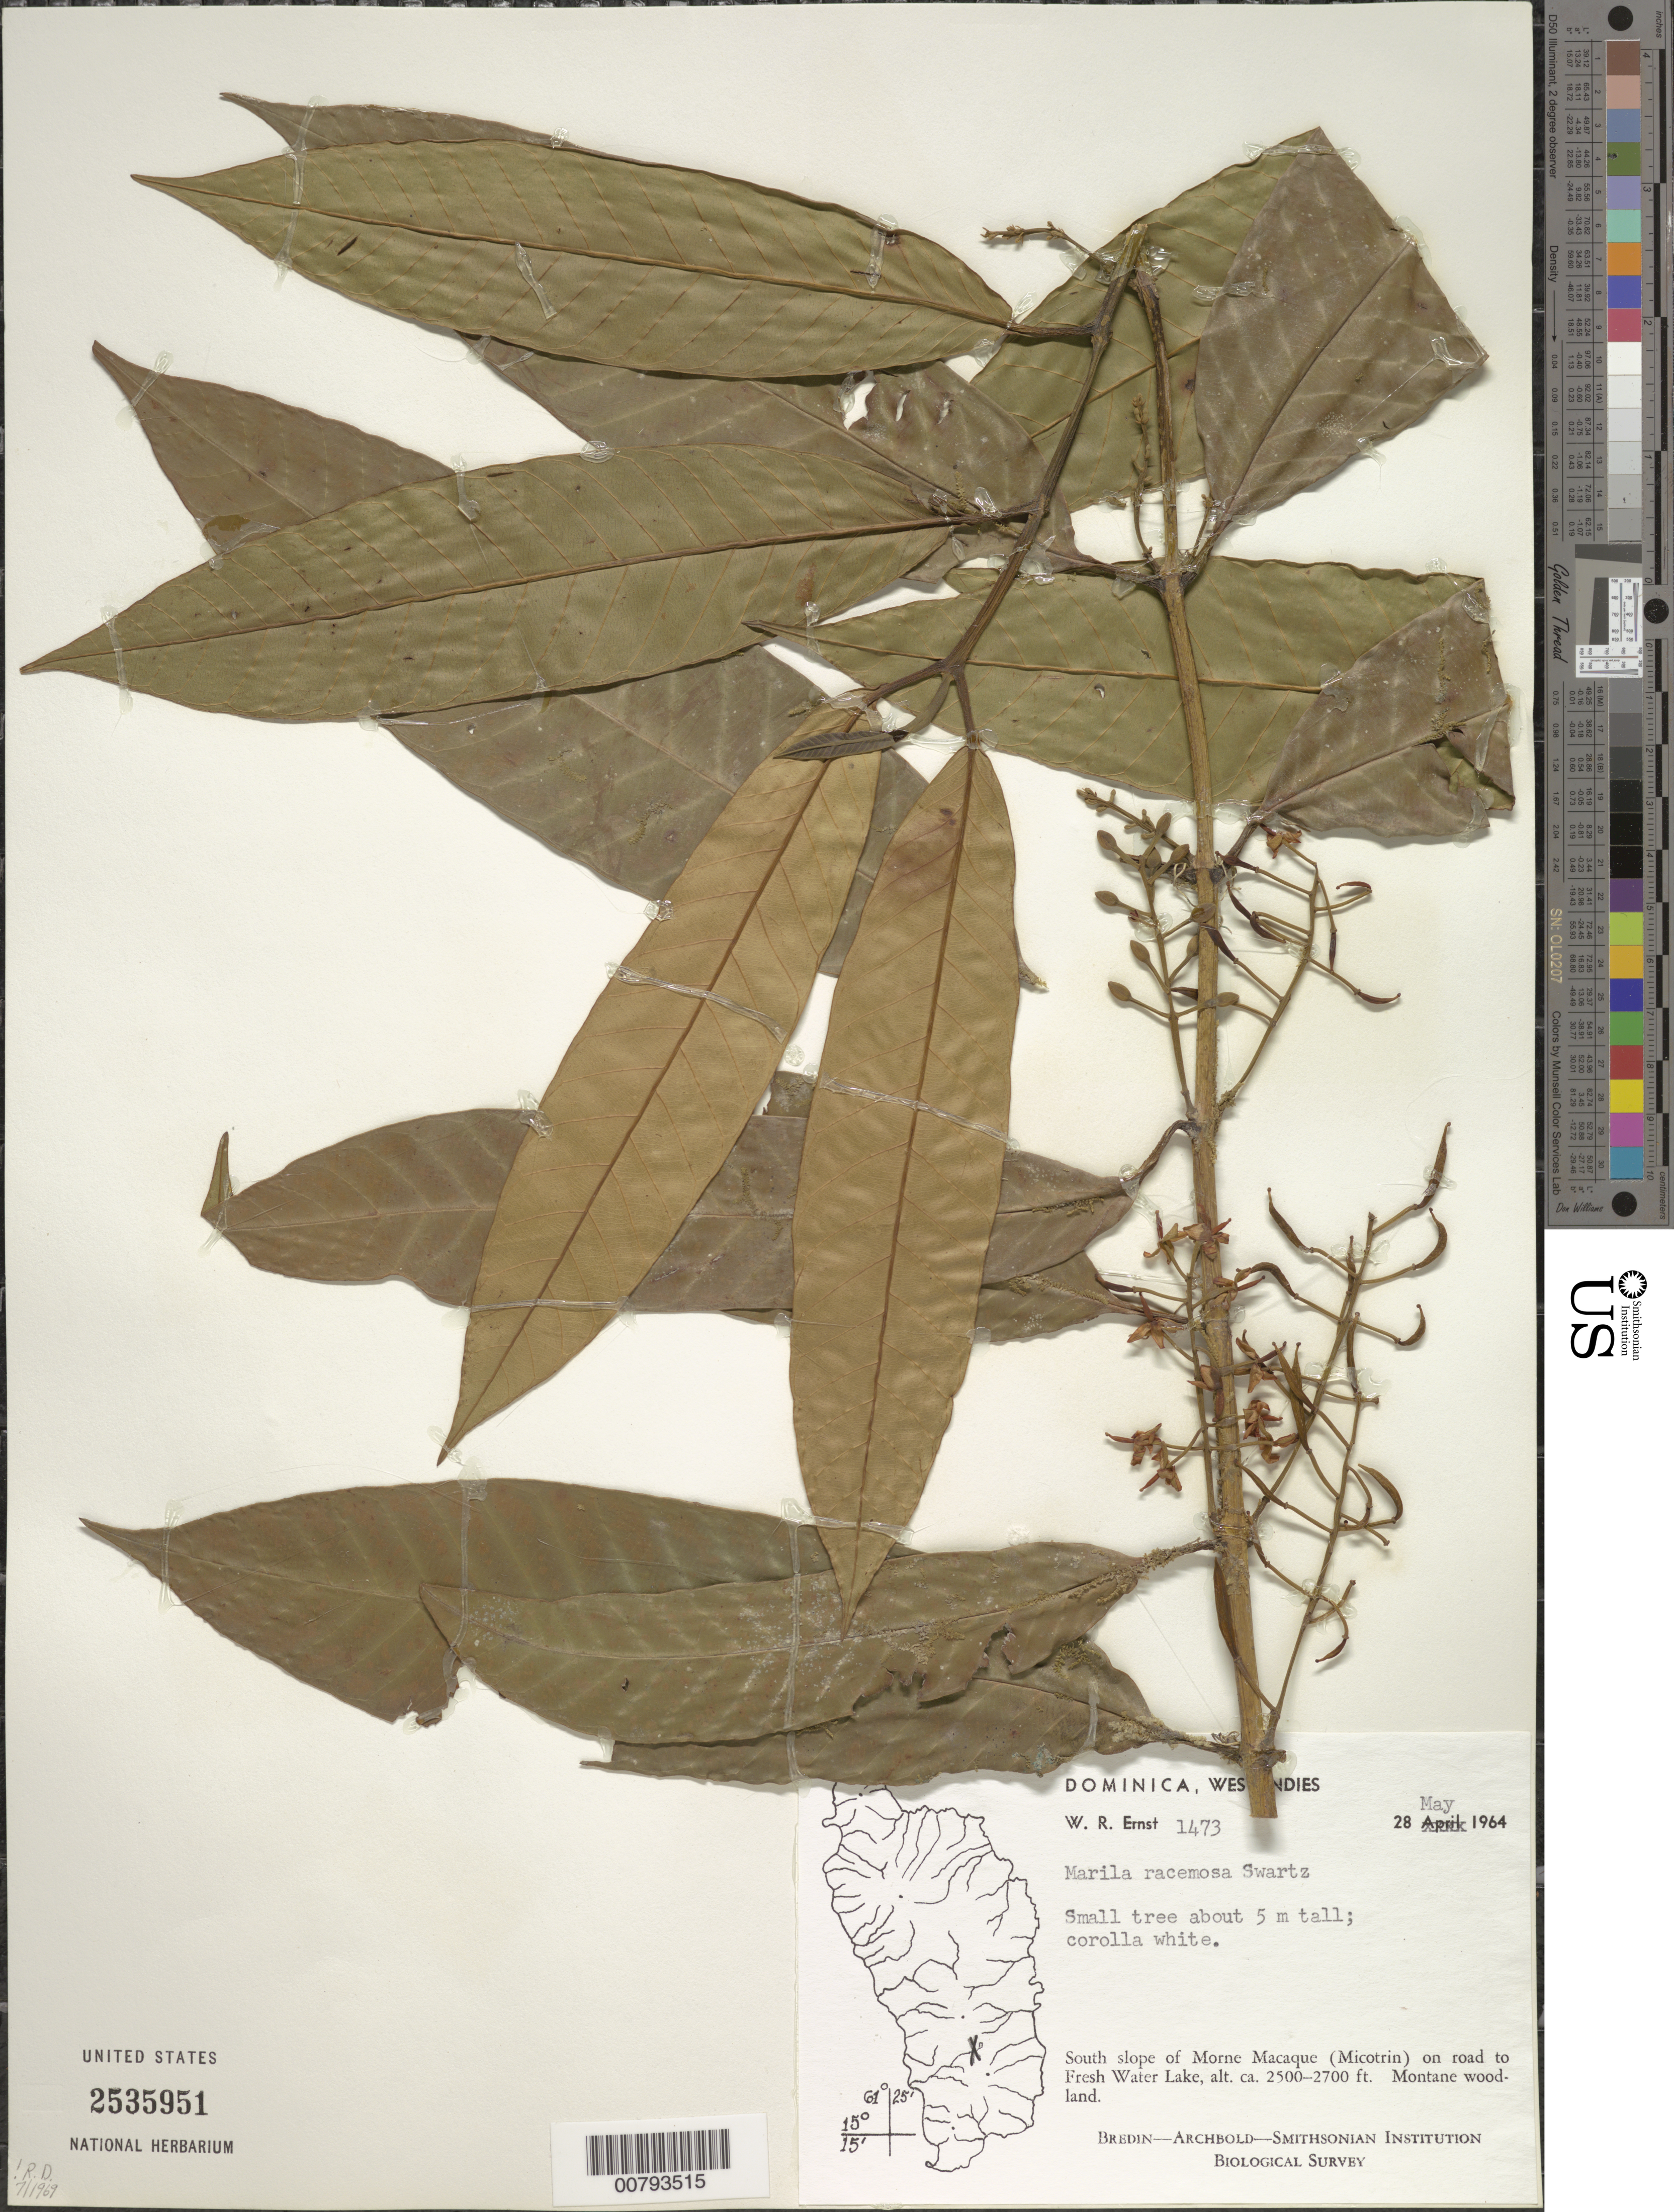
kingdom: Plantae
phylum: Tracheophyta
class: Magnoliopsida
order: Malpighiales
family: Calophyllaceae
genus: Marila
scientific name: Marila racemosa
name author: Sw.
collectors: W. R. Ernst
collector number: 1473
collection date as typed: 28 May 1964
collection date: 1964-05-28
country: Dominica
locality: South slope of Morne Macaque (Micotrin) on road to Fresh Water Lake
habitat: Montane woodland, near road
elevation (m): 762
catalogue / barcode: US 2535951